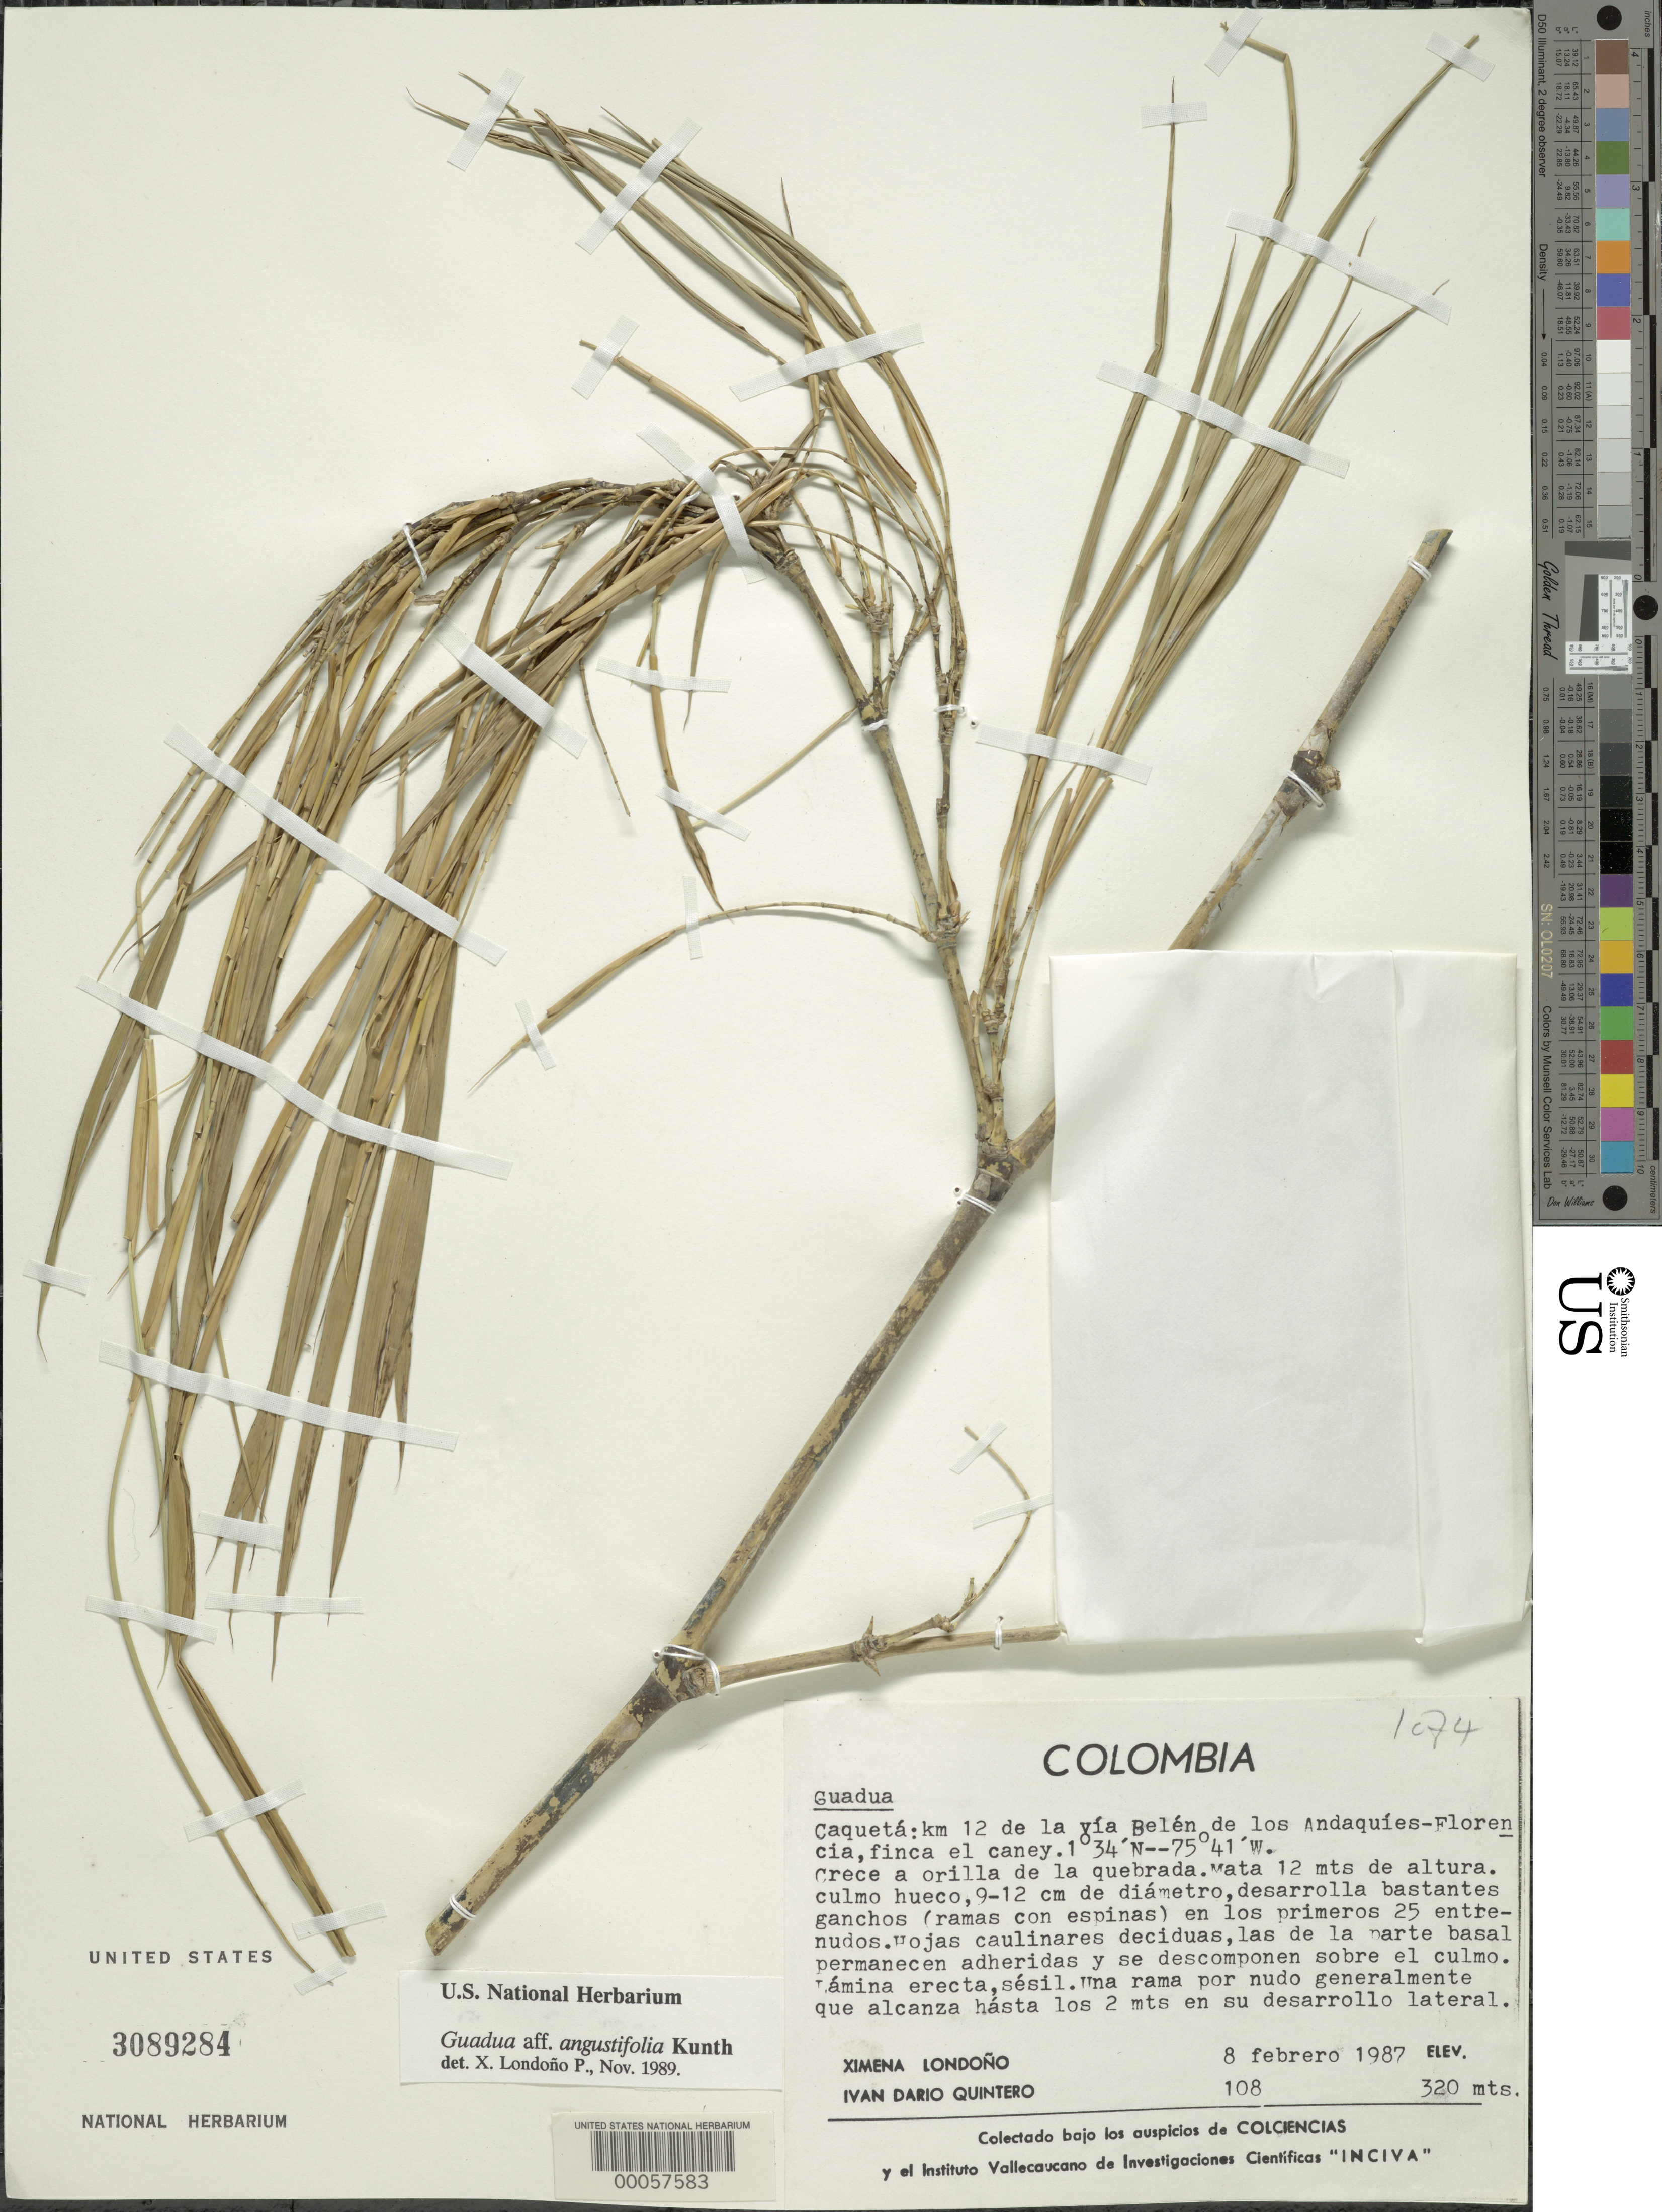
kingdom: Plantae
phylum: Tracheophyta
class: Liliopsida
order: Poales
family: Poaceae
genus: Guadua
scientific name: Guadua angustifolia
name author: Kunth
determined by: Londoño, X., (TULV), Jardin Botanico "Juan Maria Cespedes"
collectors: X. Londoño & I. Quintero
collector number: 108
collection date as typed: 08 Feb 1987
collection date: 1987-02-08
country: Colombia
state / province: Caquetá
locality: Km 12 of the Belem de los Andaquies-Florencia road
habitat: Mouth of a quebrada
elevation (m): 320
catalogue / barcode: US 3089284